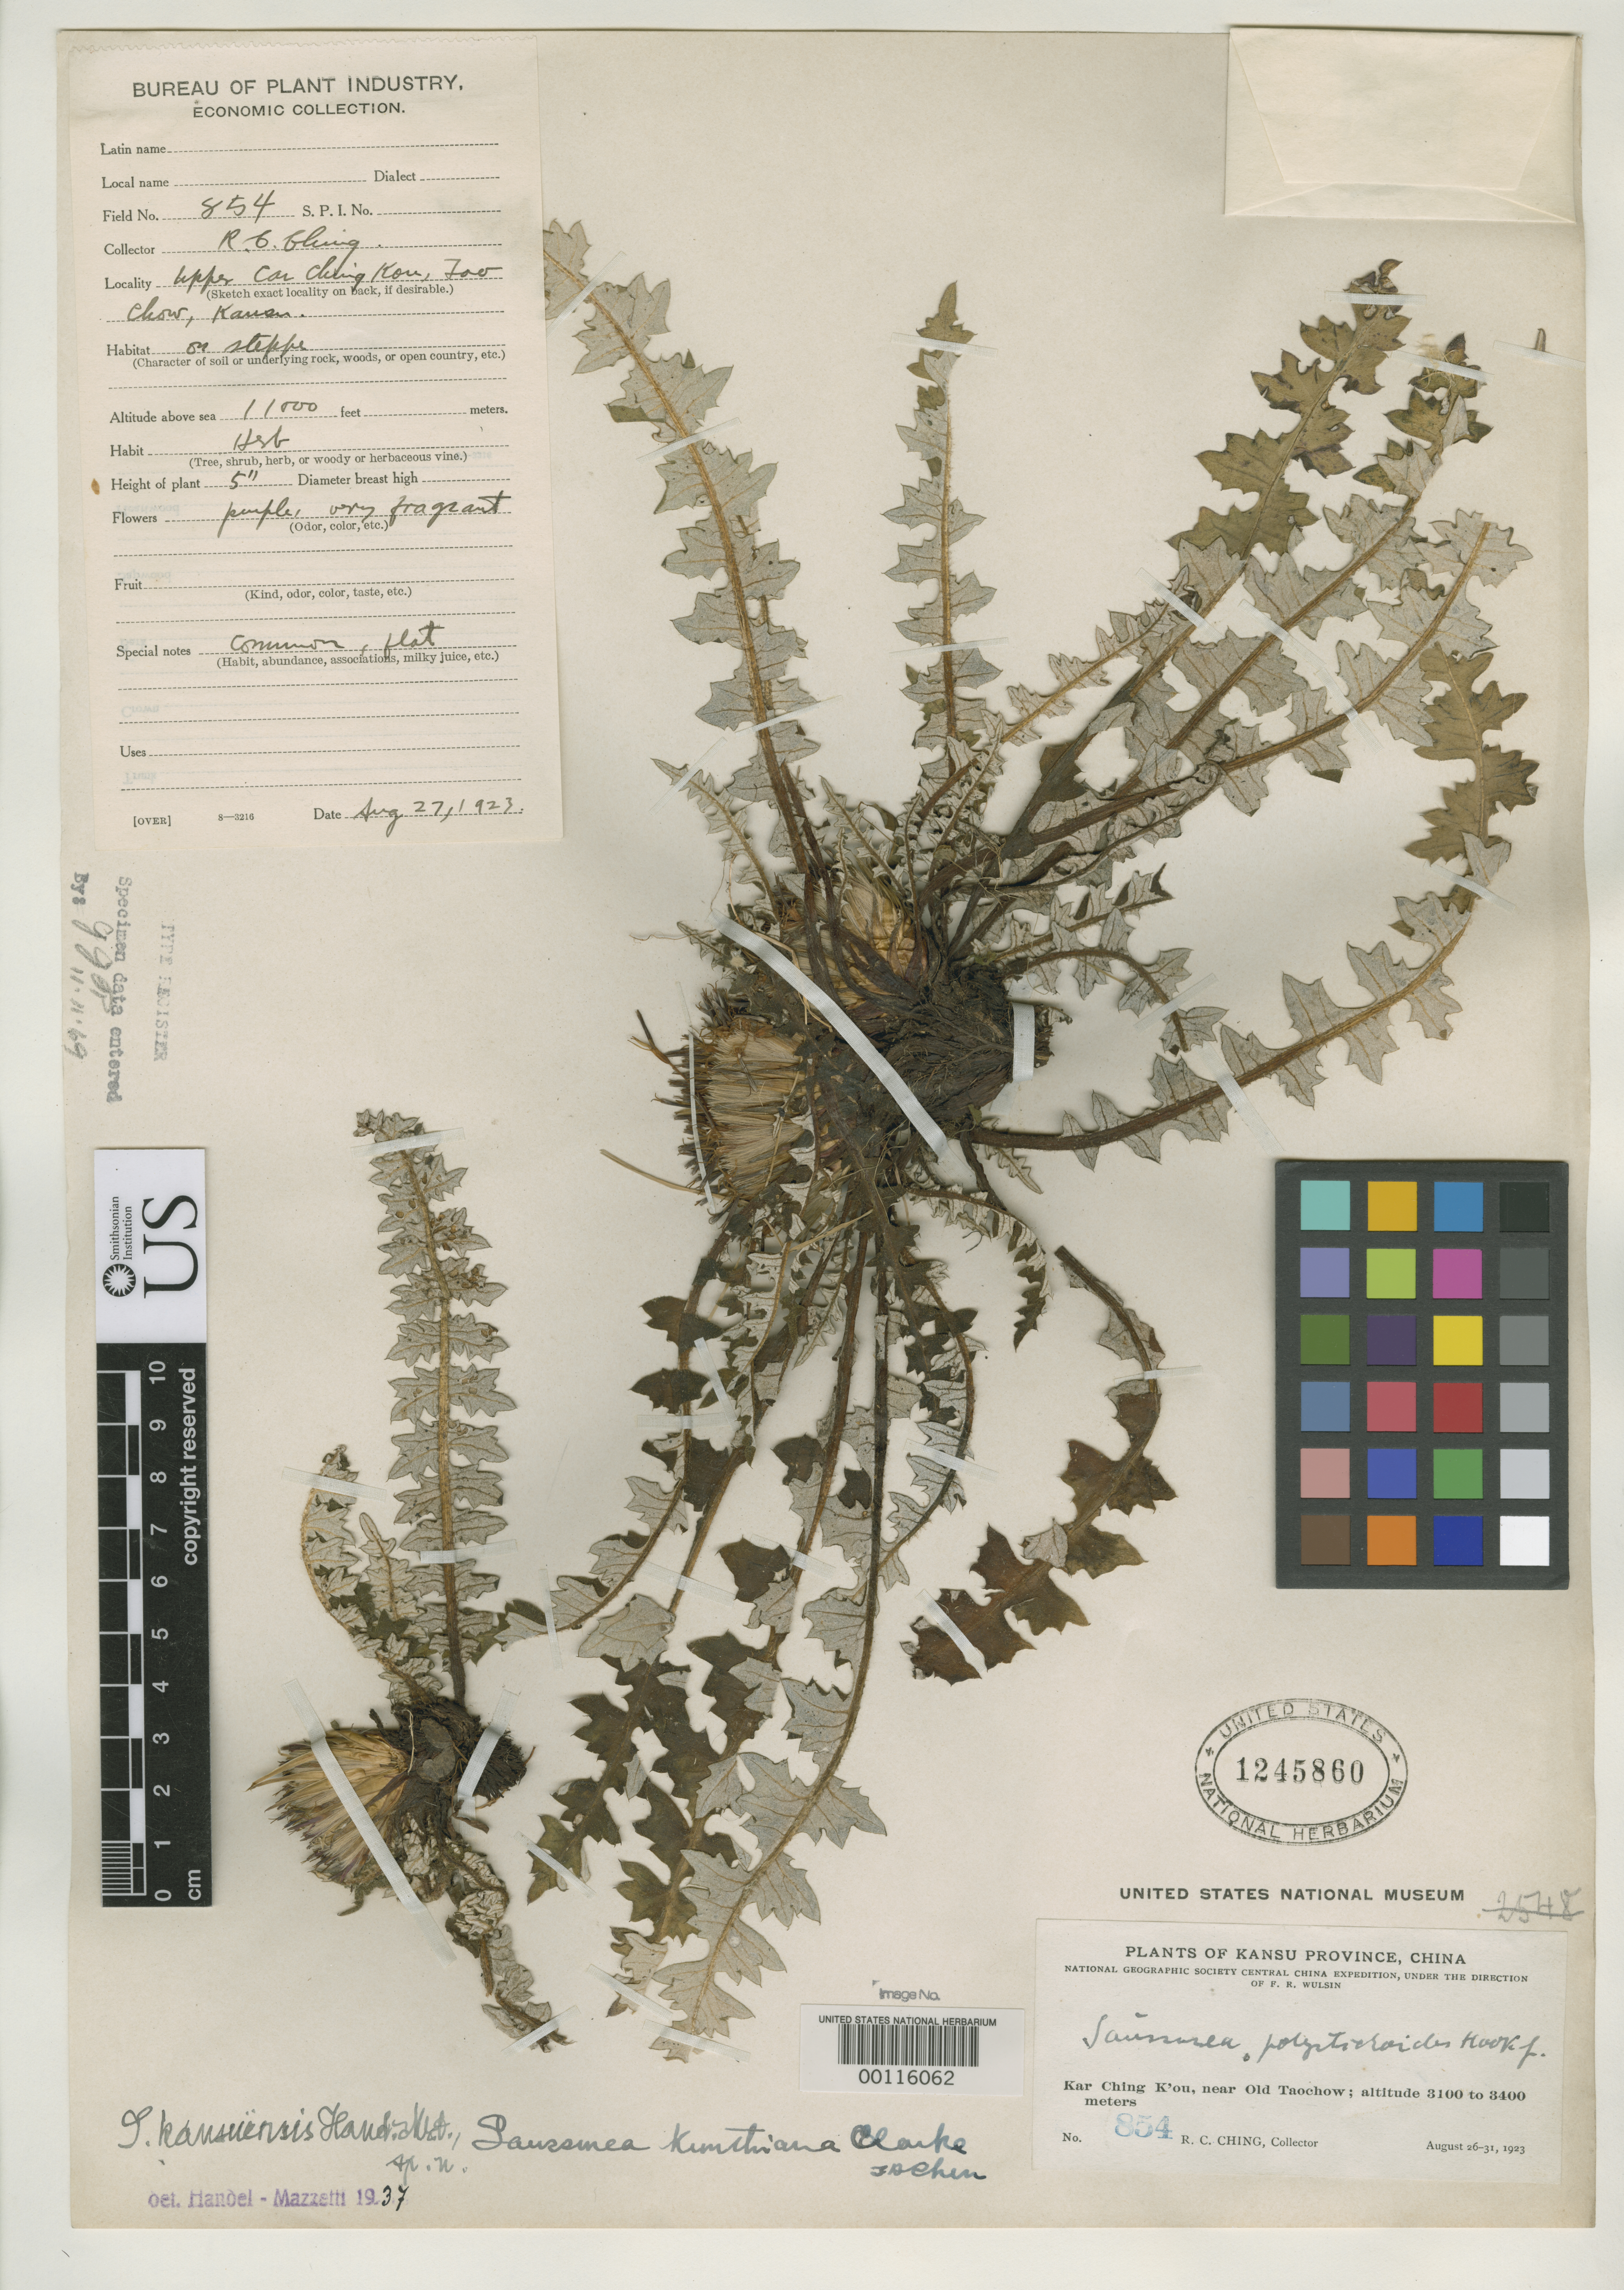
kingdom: Plantae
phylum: Tracheophyta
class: Magnoliopsida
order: Asterales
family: Asteraceae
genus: Saussurea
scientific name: Saussurea kansuensis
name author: Hand.-Mazz.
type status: Paratype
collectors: R. C. Ching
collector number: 854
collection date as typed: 26 Aug 1923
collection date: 1923-08-26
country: China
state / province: Gansu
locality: Old Taochow.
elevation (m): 3100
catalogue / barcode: US 1245860